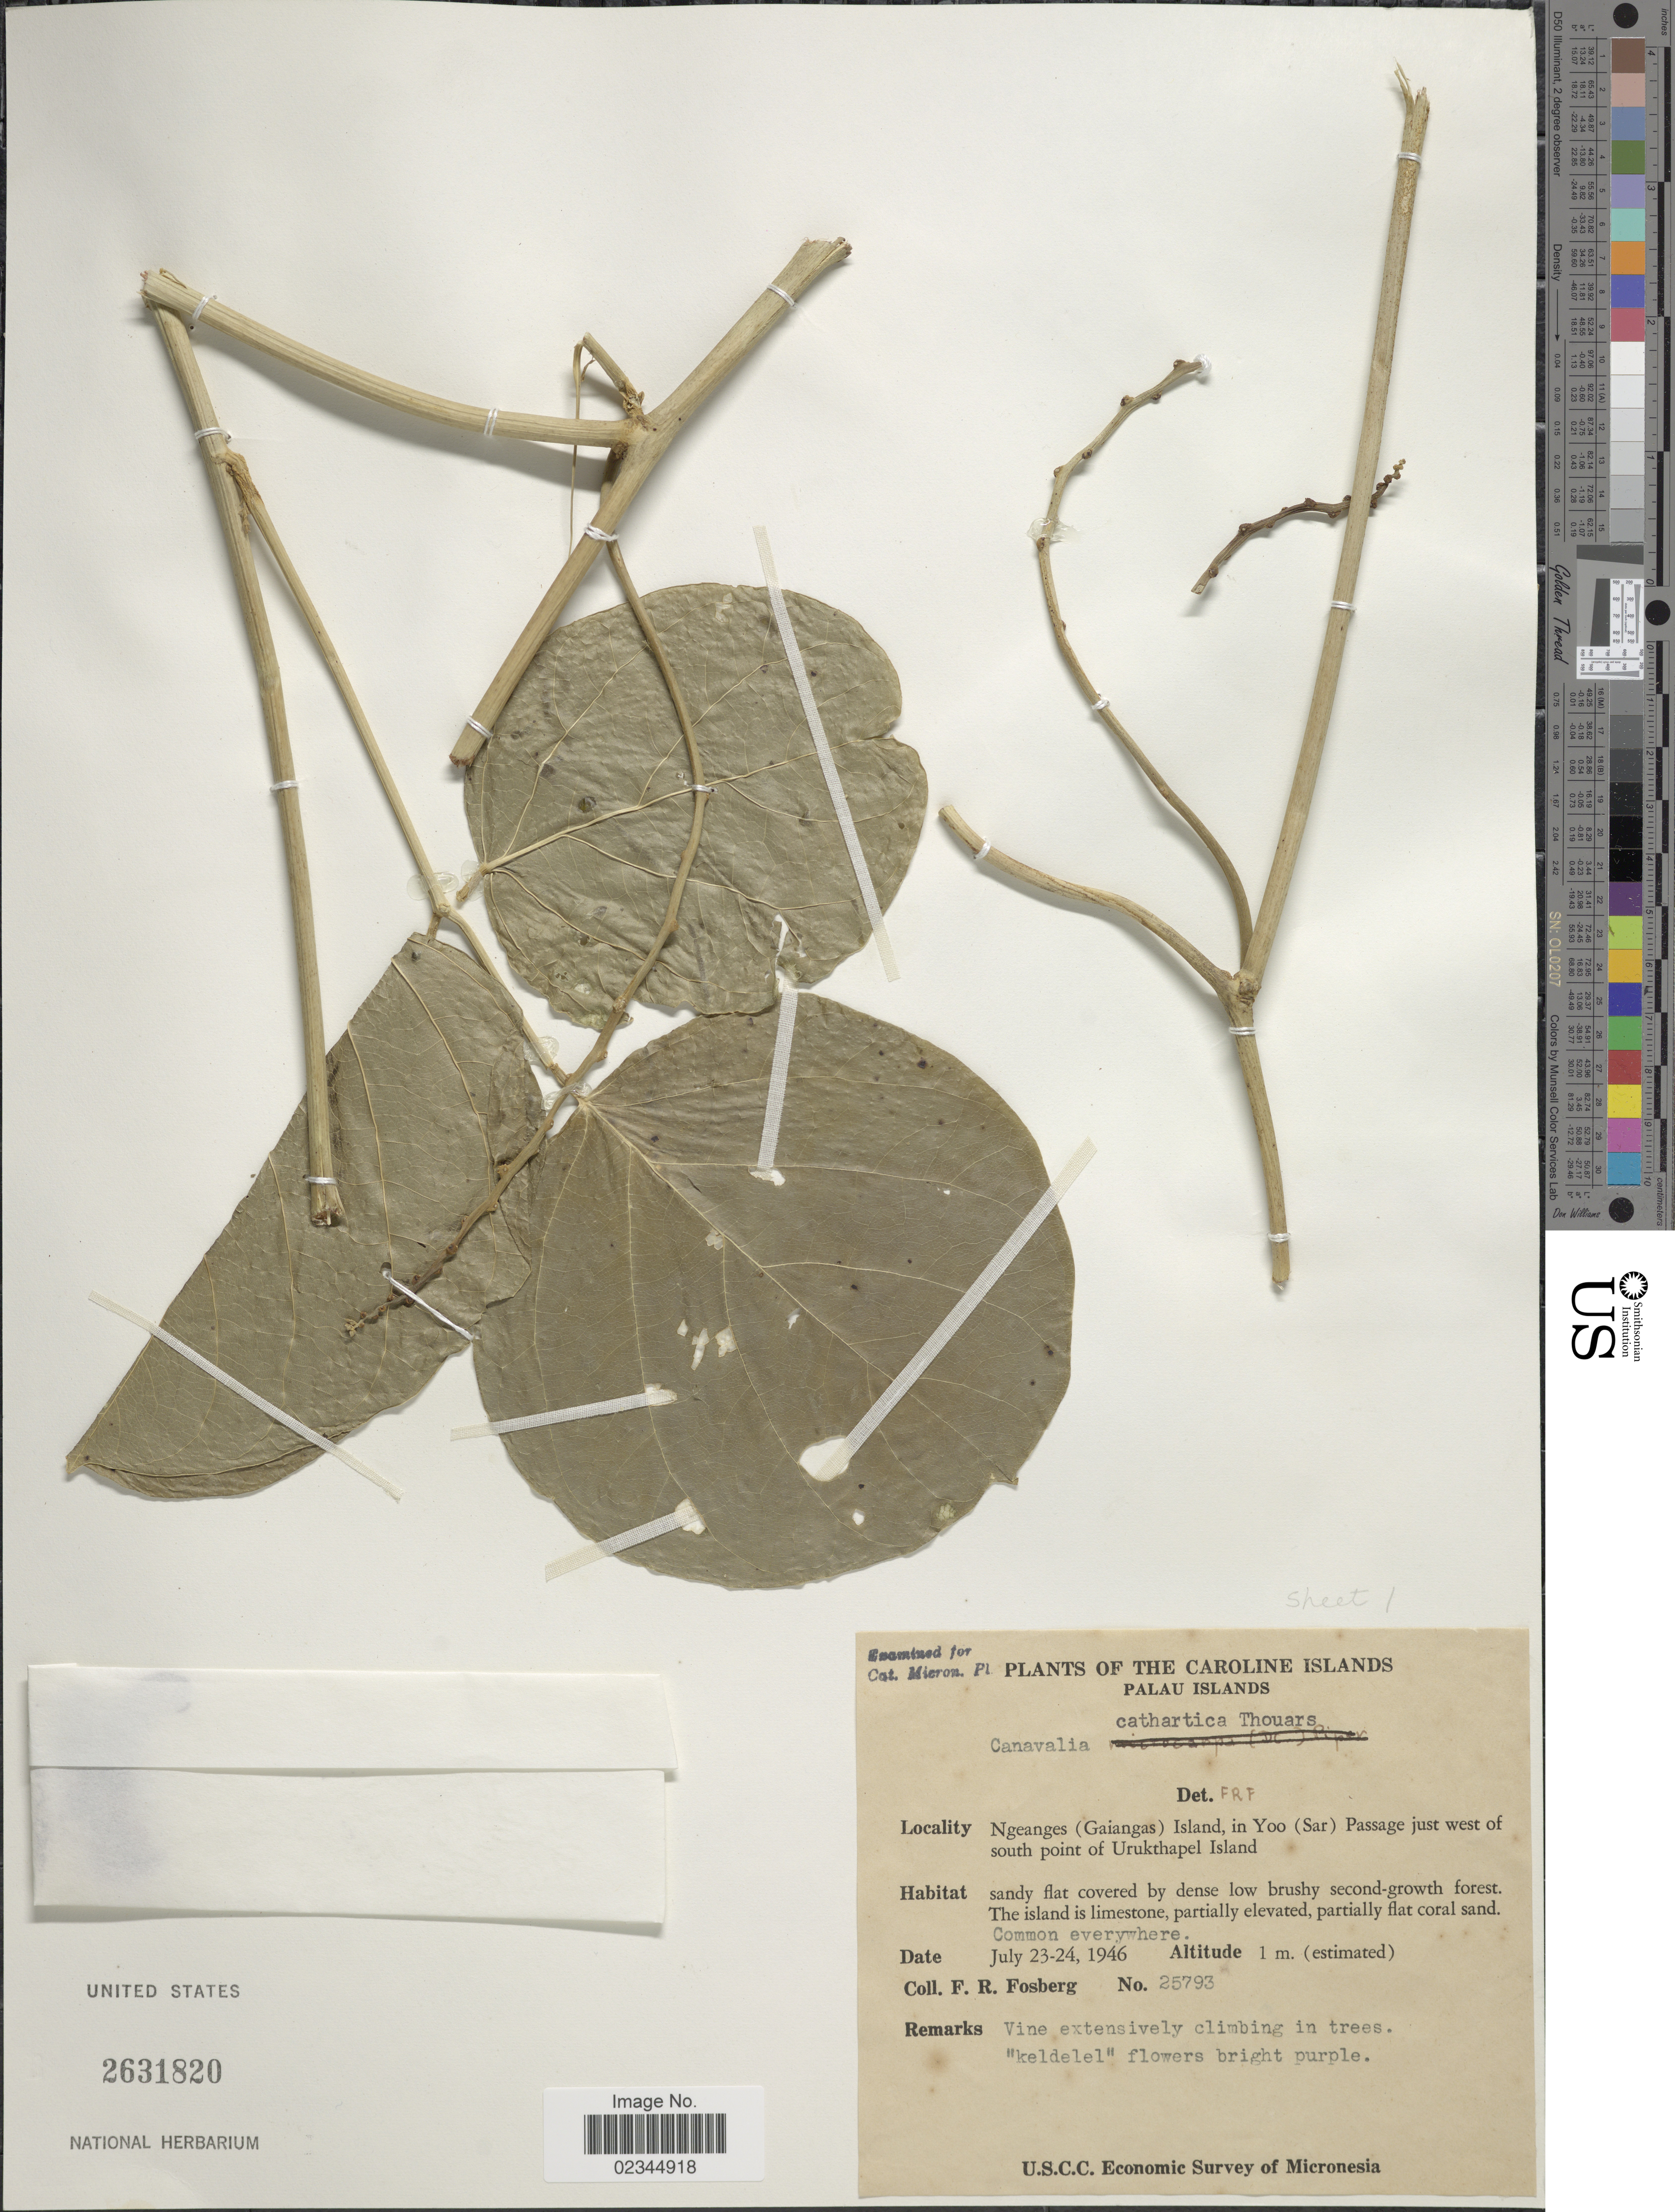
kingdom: Plantae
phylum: Tracheophyta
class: Magnoliopsida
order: Fabales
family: Fabaceae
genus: Canavalia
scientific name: Canavalia cathartica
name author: Thouars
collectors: F. R. Fosberg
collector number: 25793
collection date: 1946-07-23/1946-07-24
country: Palau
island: Ngeanges (Gaiangas)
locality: Caroline Islands, Palau Islands, Ngeanges (Gaiangas) Island, in Yoo (Sar) Passage just west of south point of Urukthapel Island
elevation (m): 1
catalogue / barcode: US 2631820